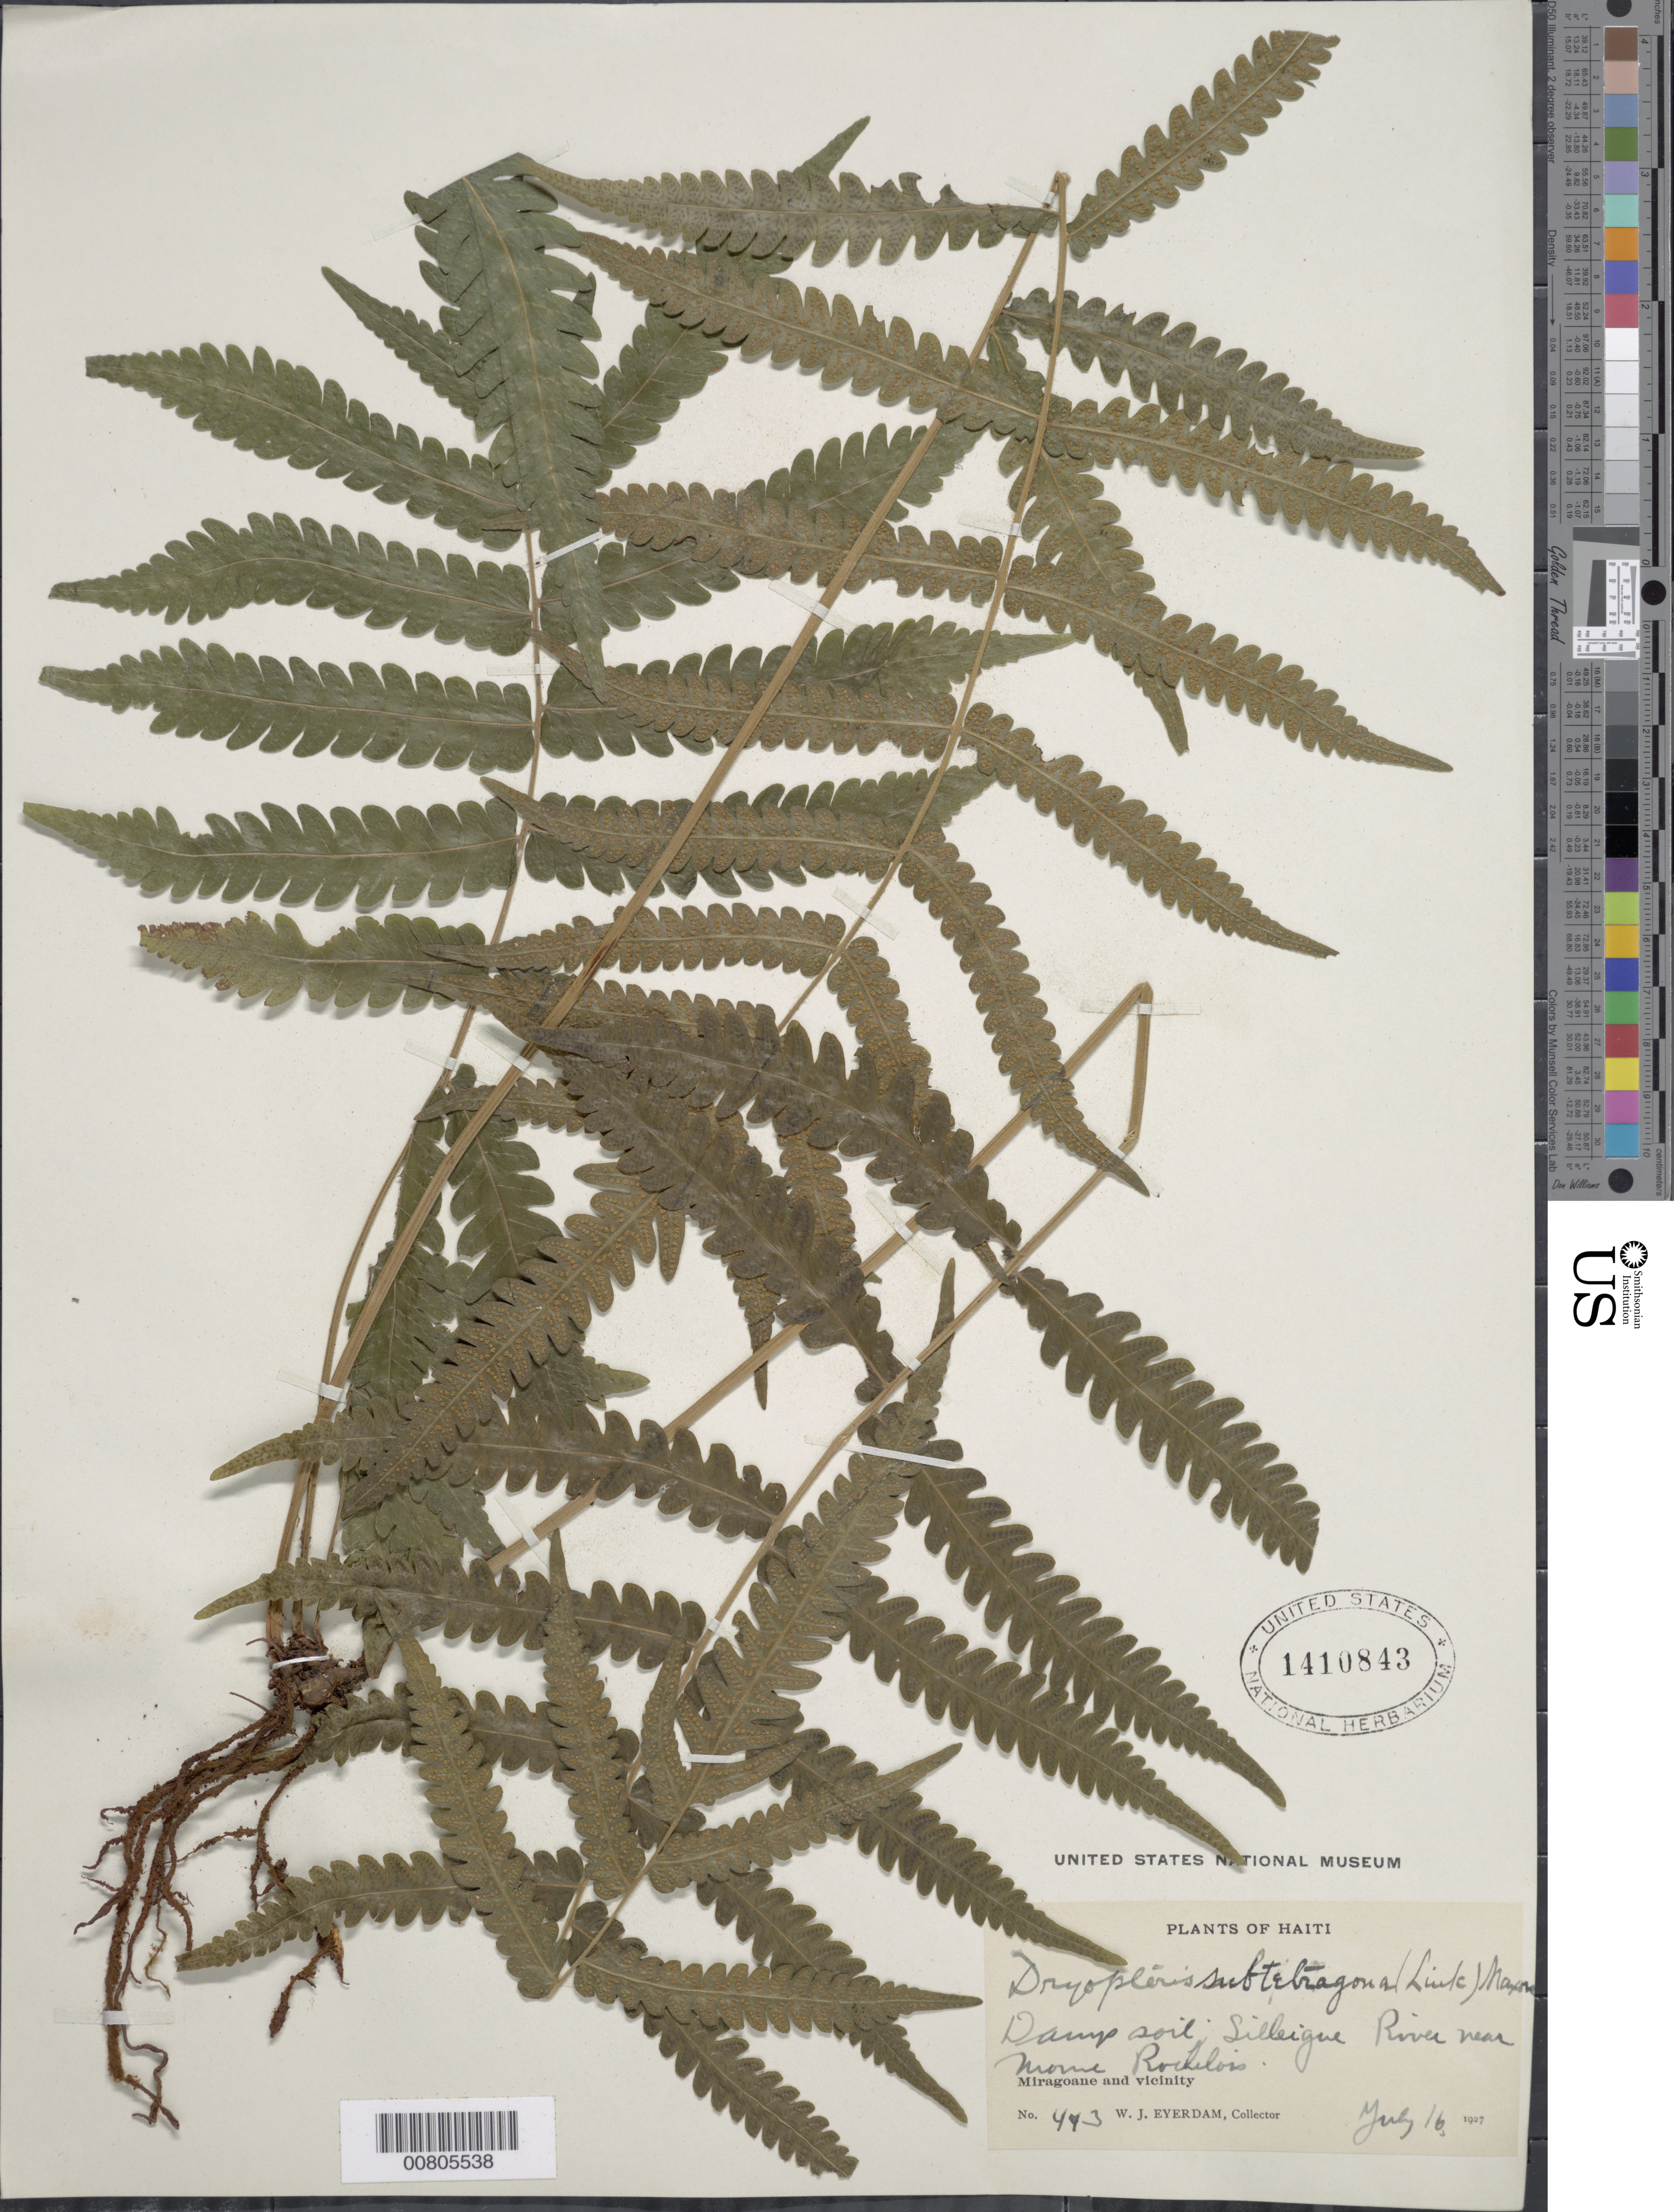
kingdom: Plantae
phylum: Tracheophyta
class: Polypodiopsida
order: Polypodiales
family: Thelypteridaceae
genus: Goniopteris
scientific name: Goniopteris subtetragona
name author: (Link) Vareschi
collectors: W. J. Eyerdam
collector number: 443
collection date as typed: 16 Jul 1927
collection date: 1927-07-16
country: Haiti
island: Hispaniola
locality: Miragoane and vicinity; Silleigue River, near Morne Rochelois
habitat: Damp soil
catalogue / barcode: US 1410843